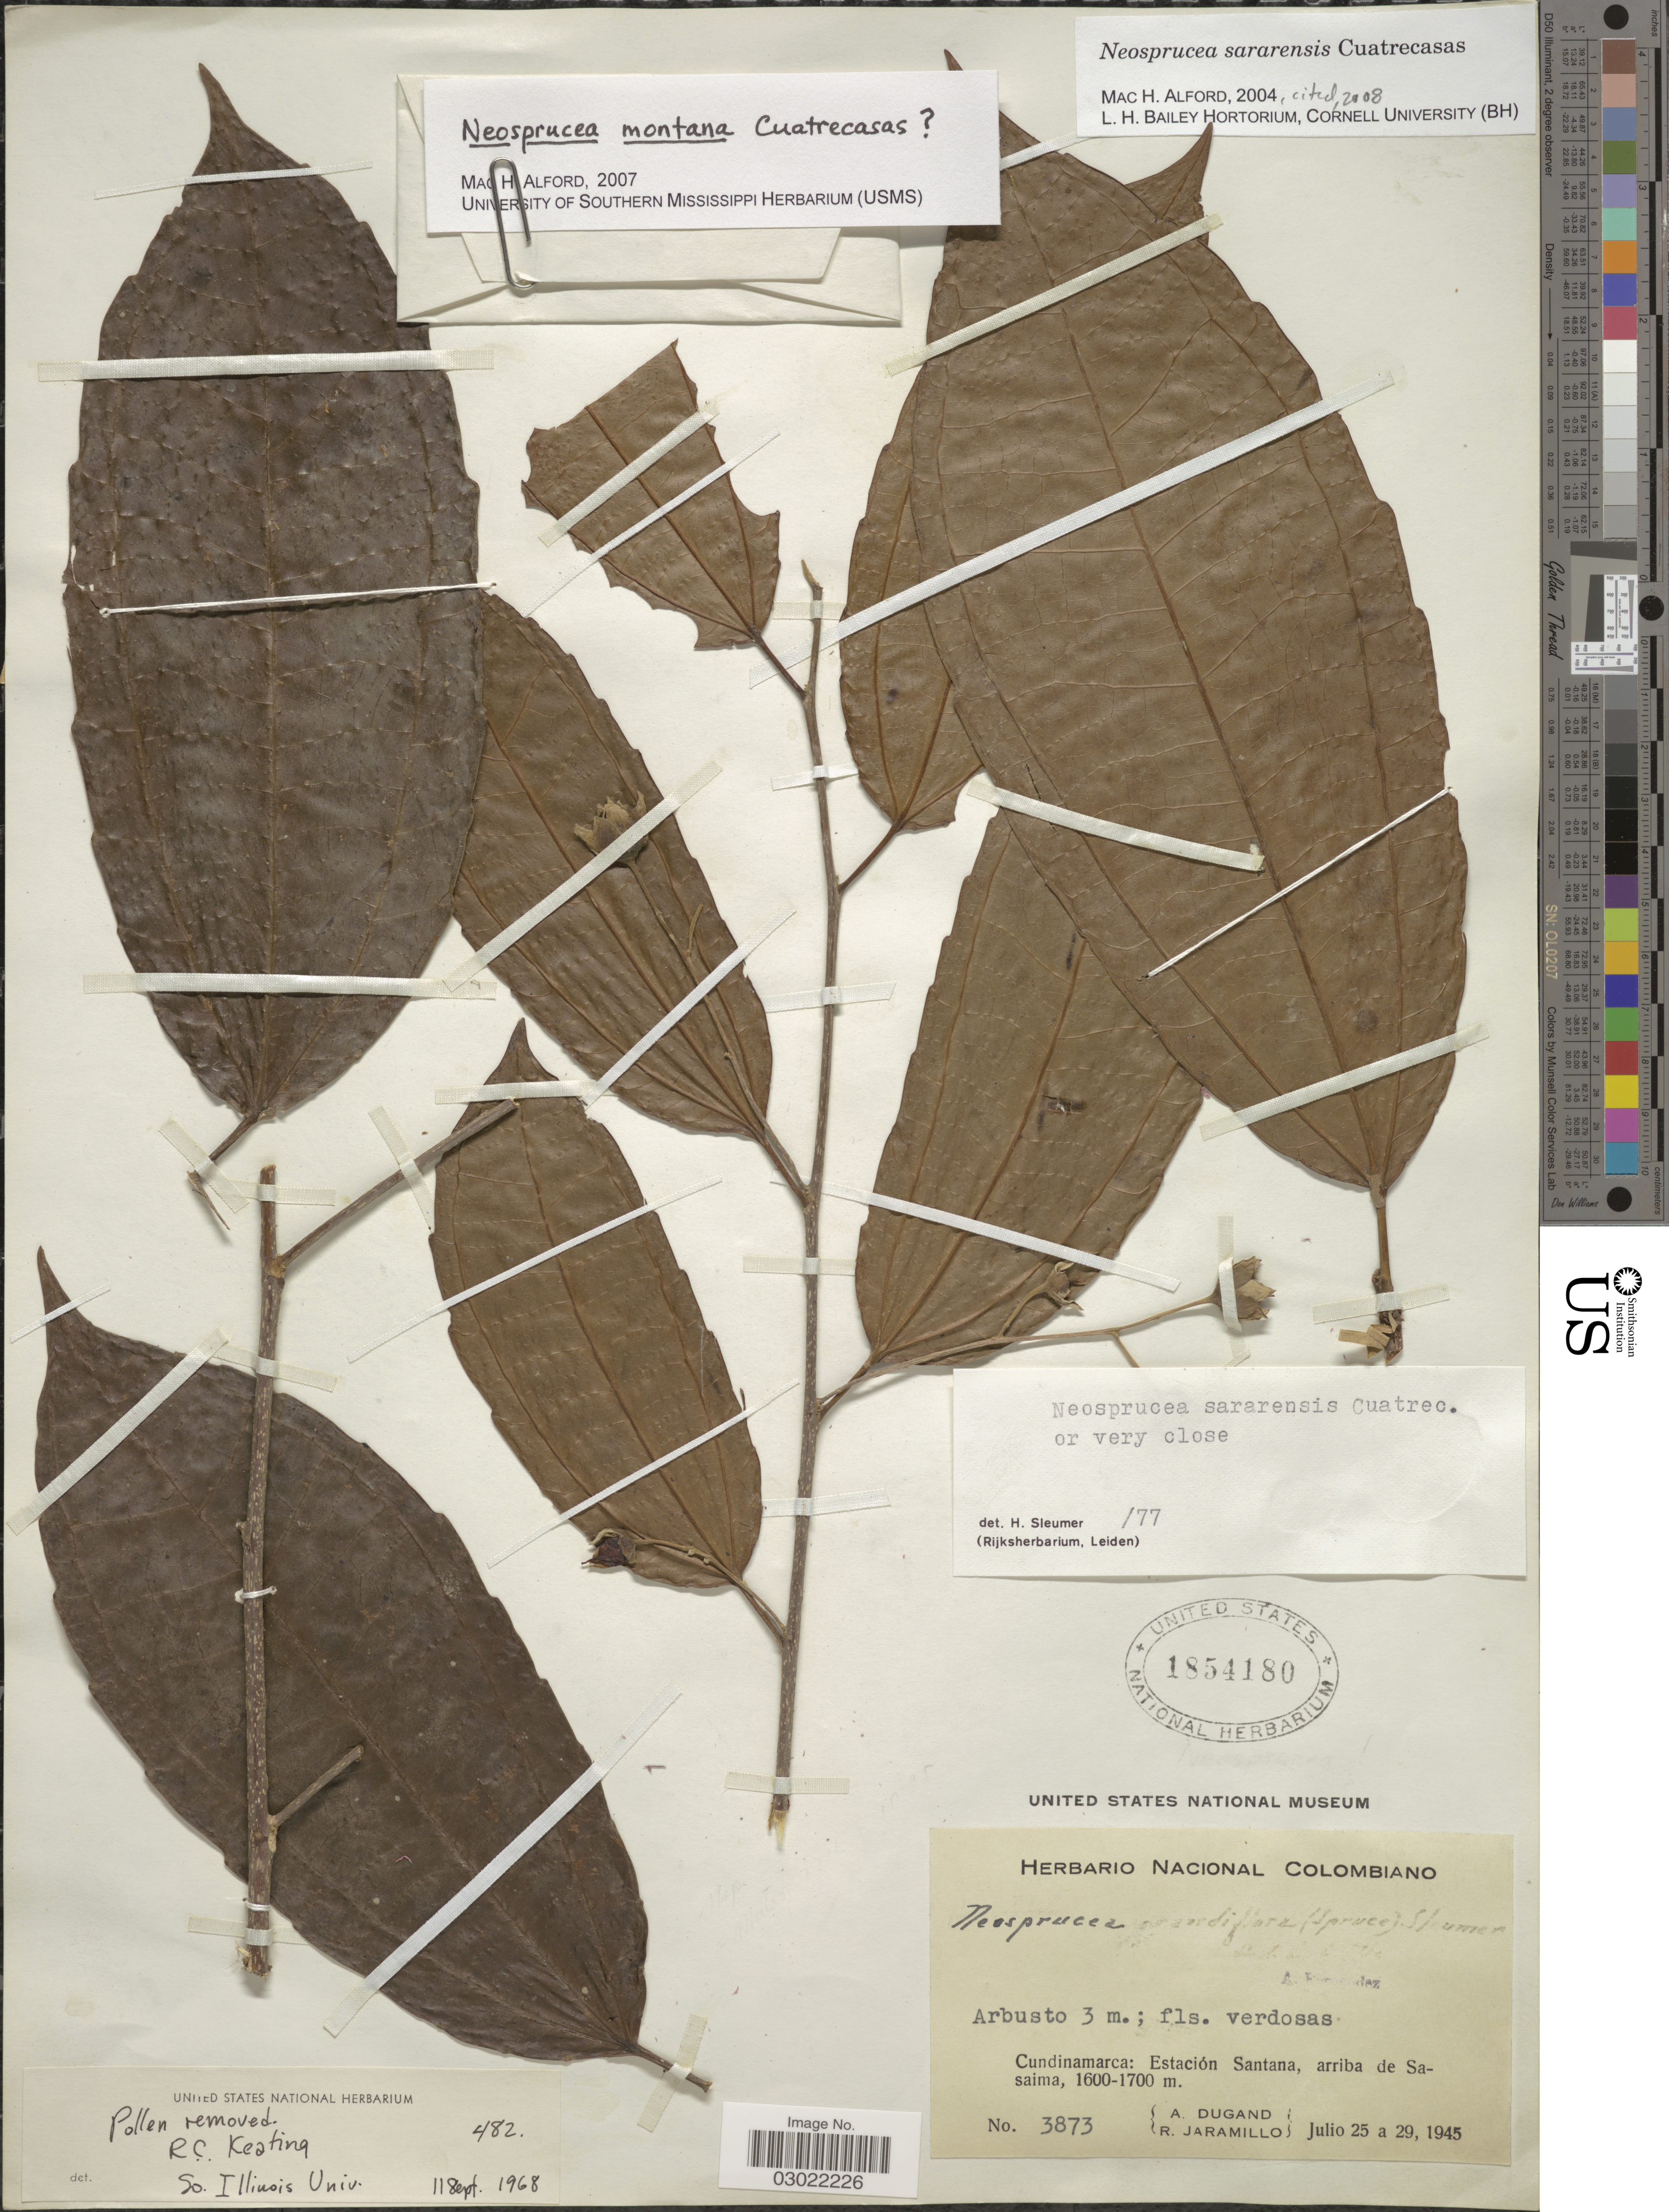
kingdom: Plantae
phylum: Tracheophyta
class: Magnoliopsida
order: Malpighiales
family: Salicaceae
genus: Neosprucea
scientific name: Neosprucea sararensis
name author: Cuatrec.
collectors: A. Dugand & R. Jaramillo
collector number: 3873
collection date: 1945-07-25/1945-07-29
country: Colombia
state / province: Cundinamarca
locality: Estación Santana, arriba de Sasaima.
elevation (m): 1600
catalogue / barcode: US 1854180